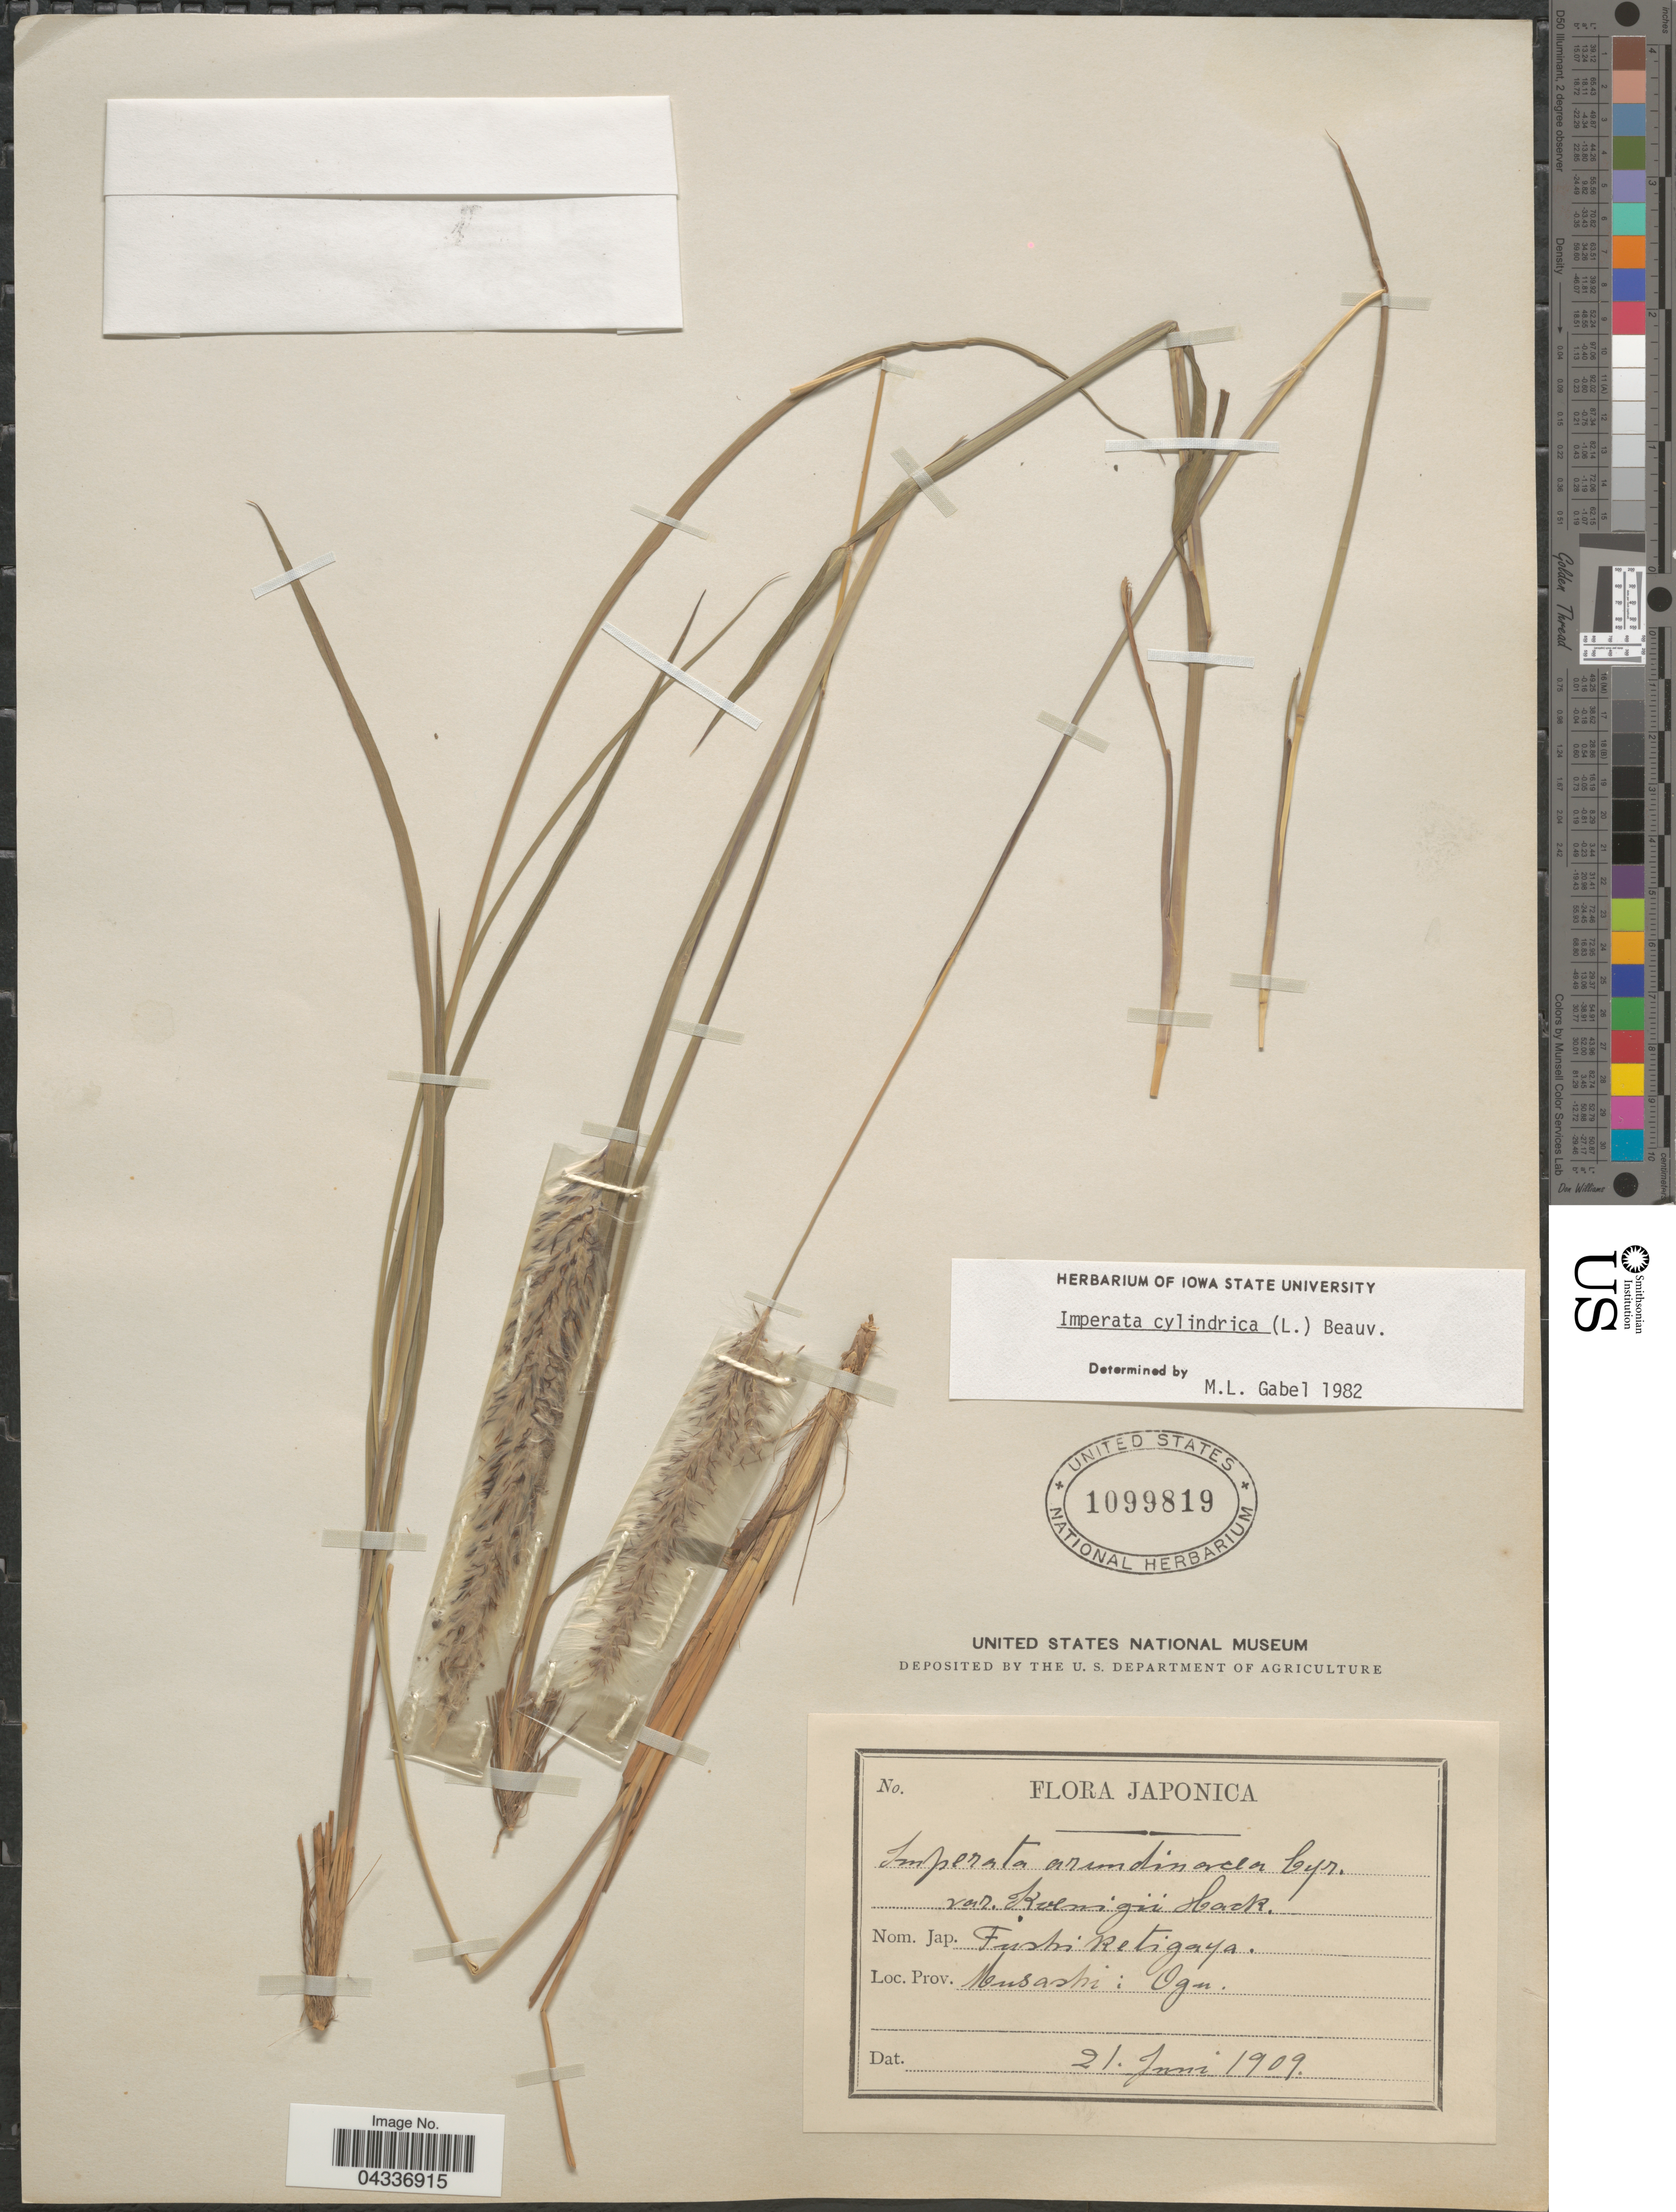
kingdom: Plantae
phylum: Tracheophyta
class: Liliopsida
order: Poales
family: Poaceae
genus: Imperata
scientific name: Imperata cylindrica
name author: (L.) P. Beauv.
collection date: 1909-06-21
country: Japan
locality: Musashi: Ogu.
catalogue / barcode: US 1099819